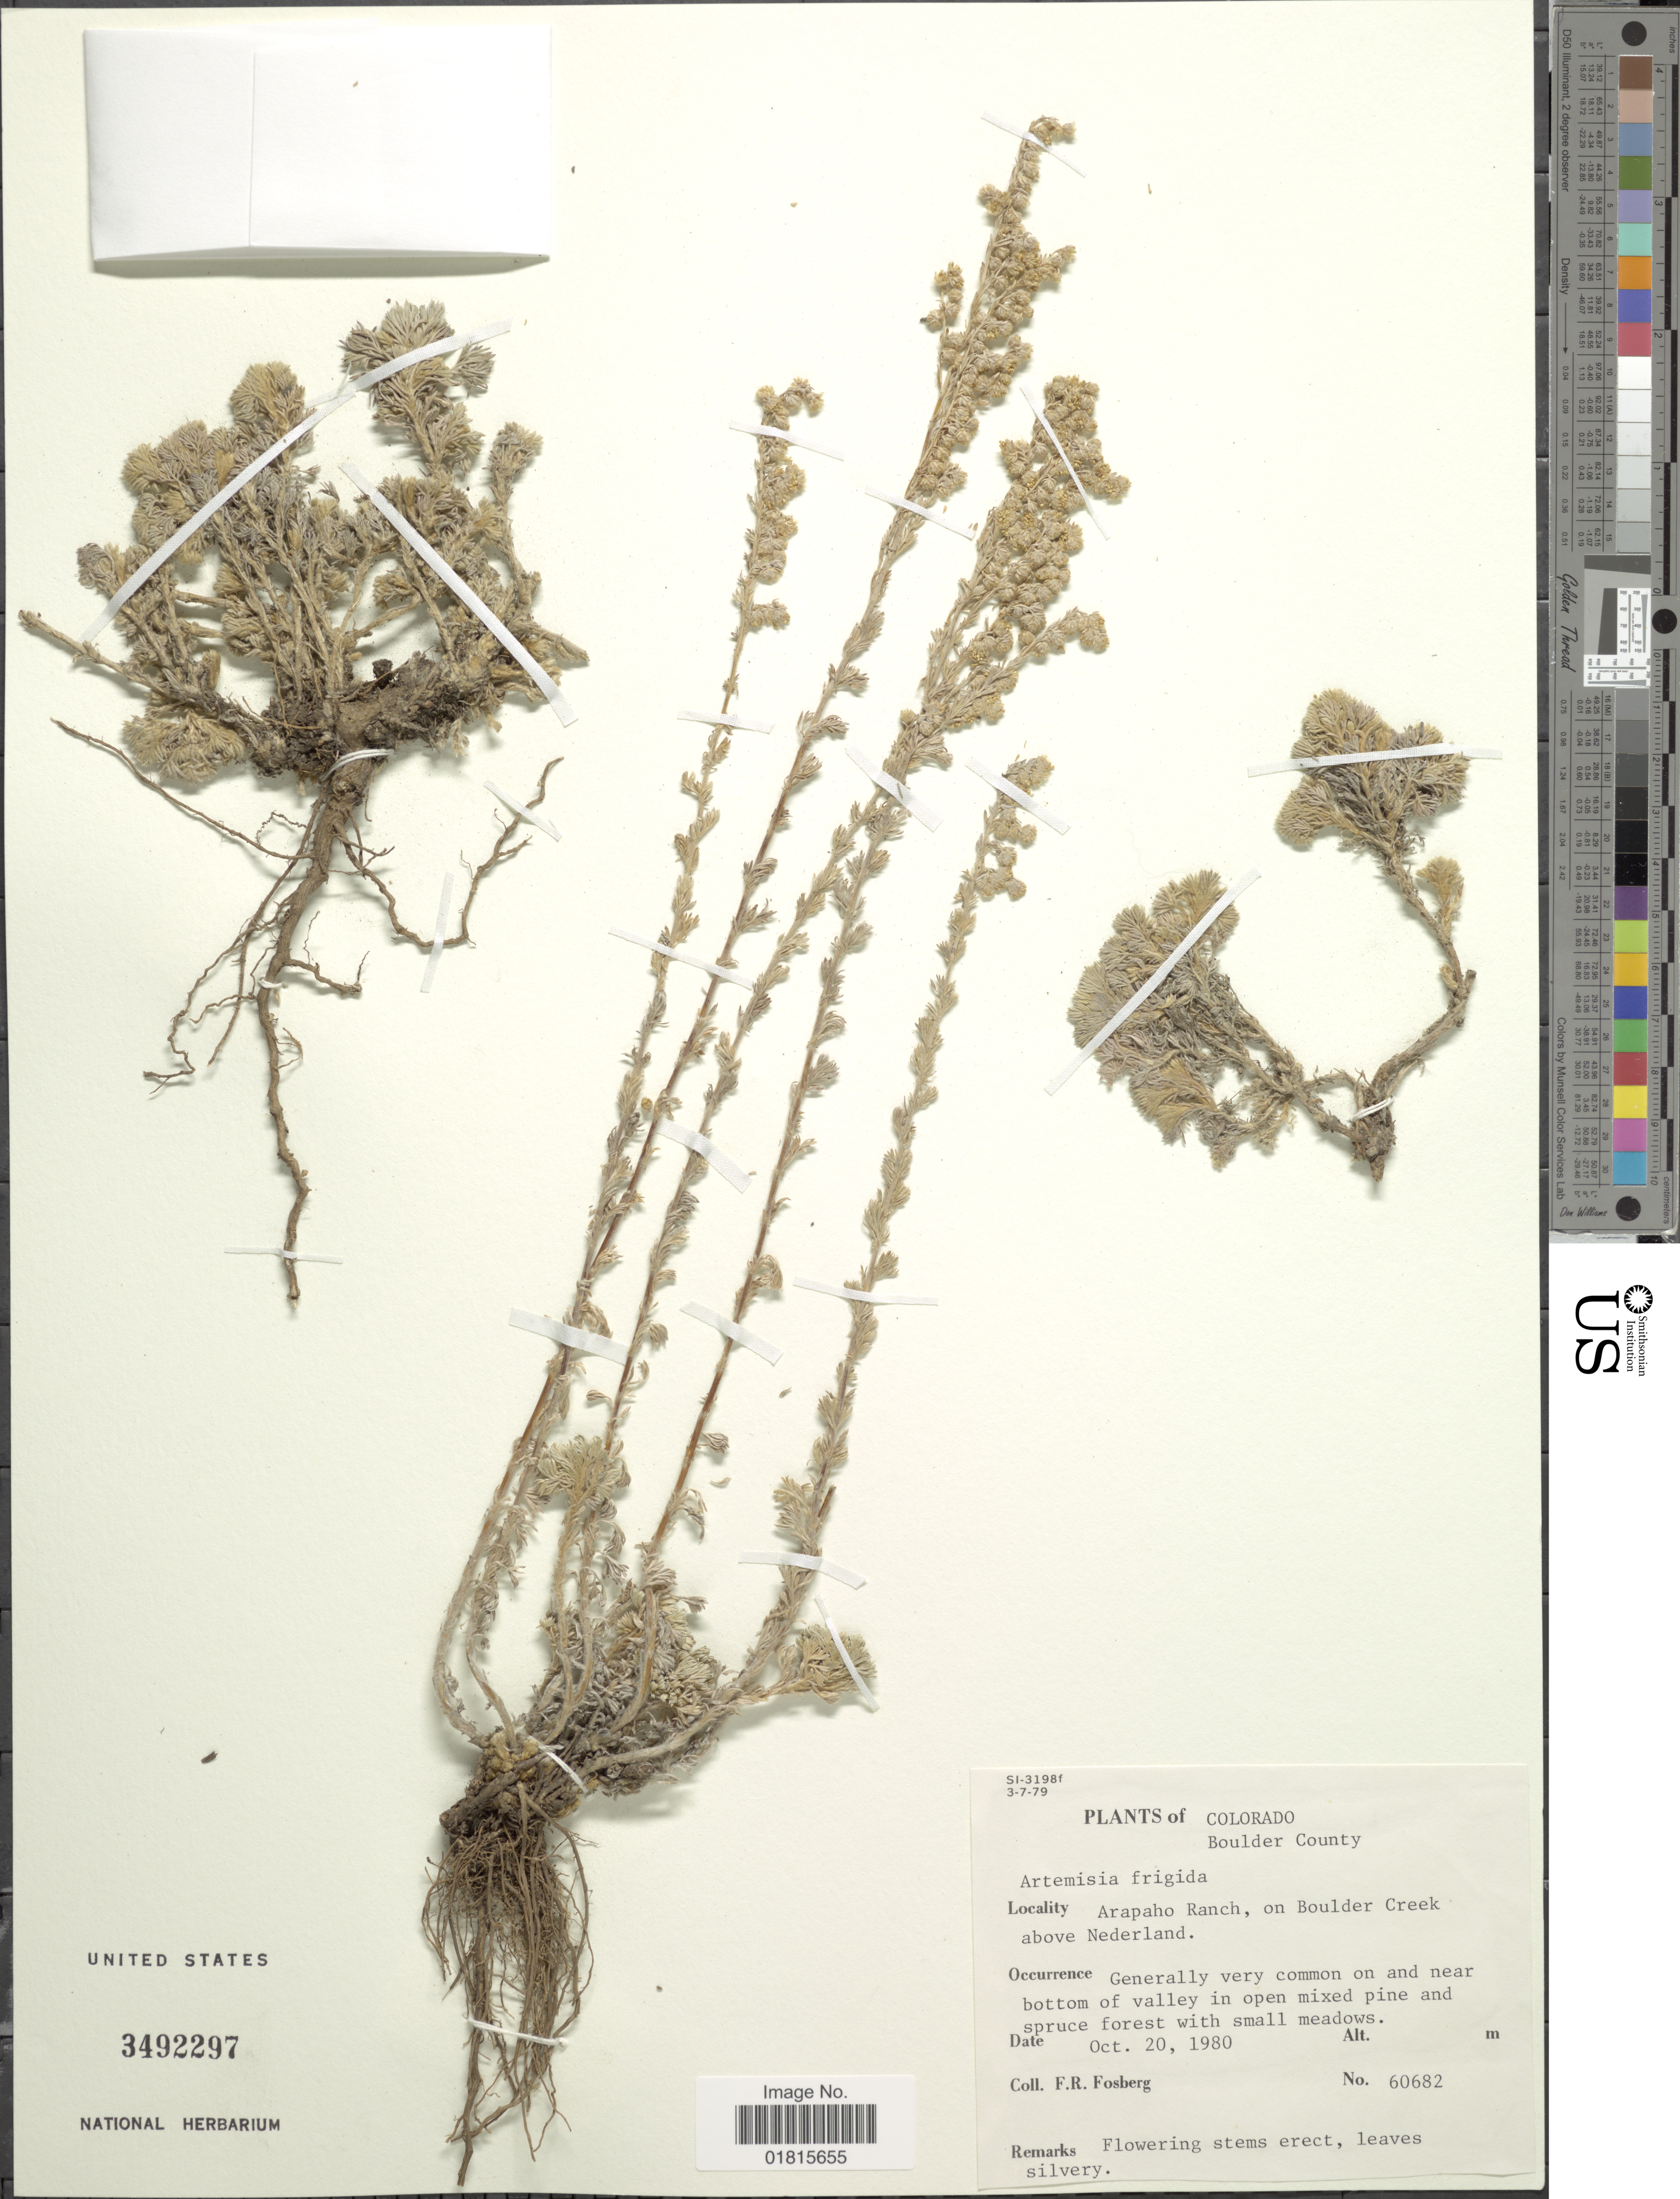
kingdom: Plantae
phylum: Tracheophyta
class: Magnoliopsida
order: Asterales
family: Asteraceae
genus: Artemisia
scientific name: Artemisia frigida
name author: Willd.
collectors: F. R. Fosberg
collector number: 60682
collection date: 1980-10-20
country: United States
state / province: Colorado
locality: Boulder County, Arapaho Ranch, on Boulder Creek above Nederland, Generally very common on and near bottom of valley in open mixed pine and spruce forest with small meadows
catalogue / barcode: US 3492297